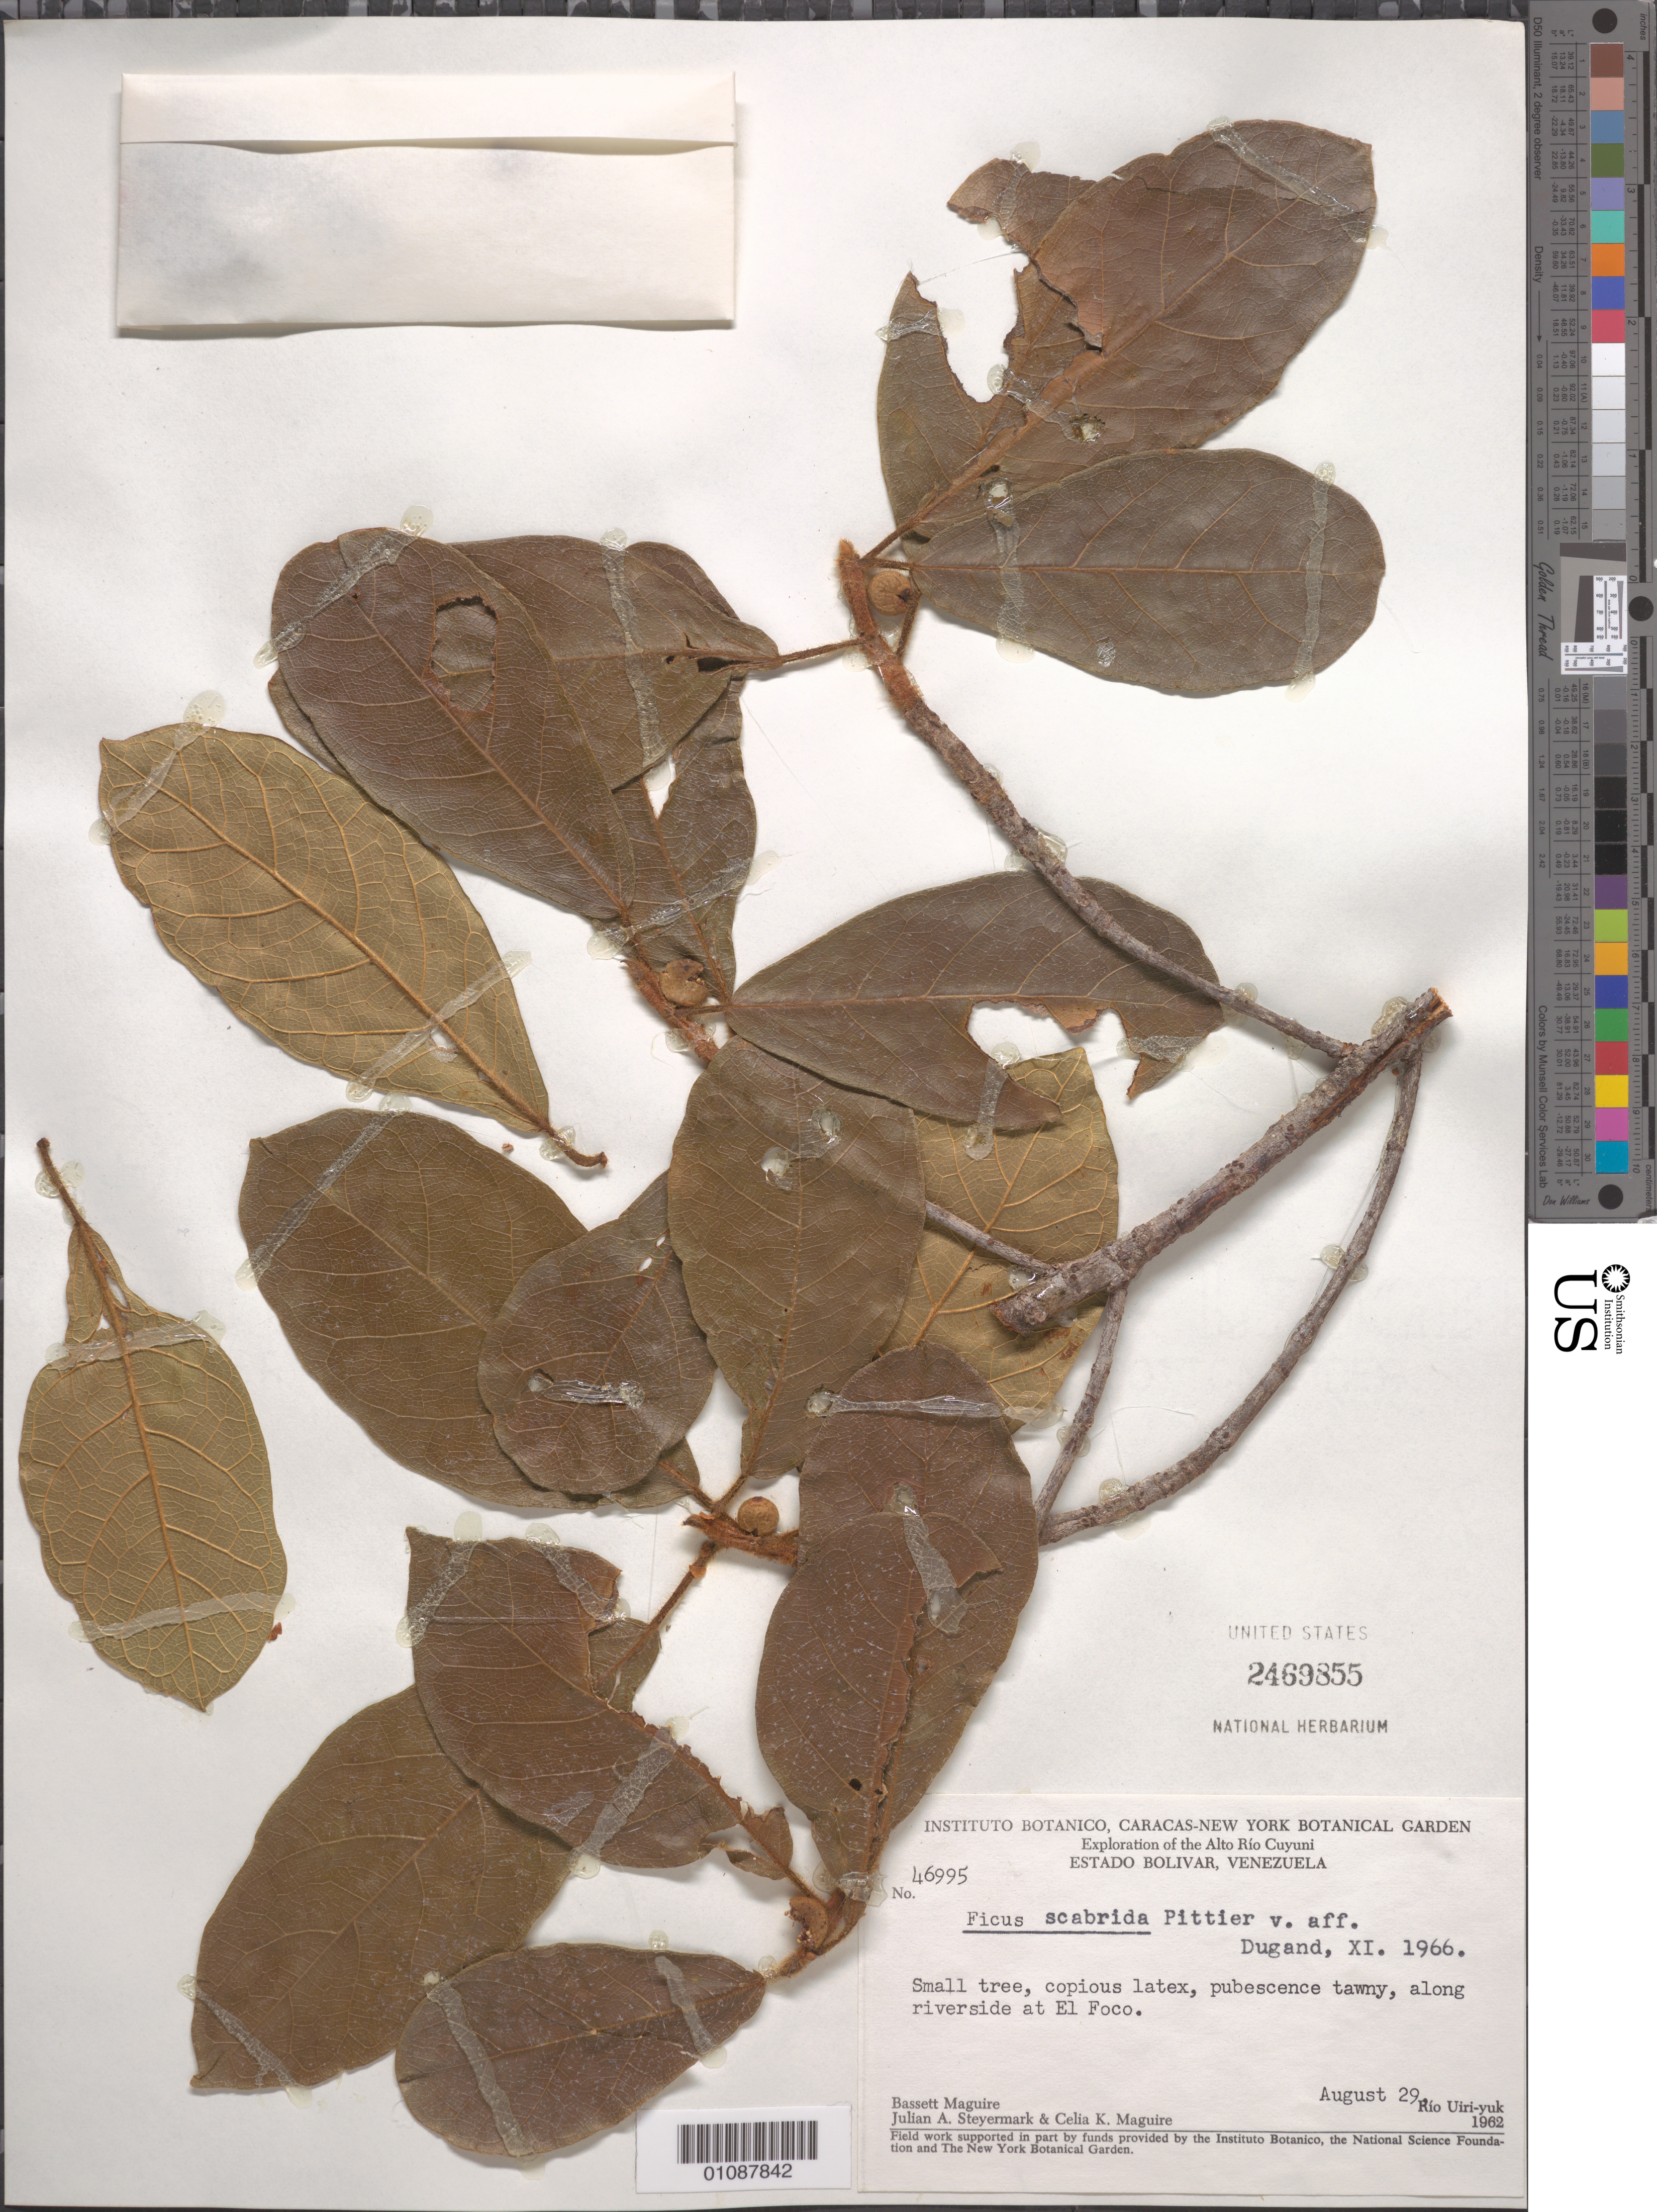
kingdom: Plantae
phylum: Tracheophyta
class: Magnoliopsida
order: Rosales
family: Moraceae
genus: Ficus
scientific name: Ficus scabrida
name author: Pittier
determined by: Dugand, --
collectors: B. Maguire, J. Steyermark & C. K. Maguire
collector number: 46995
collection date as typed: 29-Aug-62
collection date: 1962-08-29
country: Venezuela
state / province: Bolívar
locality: Alto Río Cuyuni, El Foco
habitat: Along river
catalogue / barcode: US 2469855